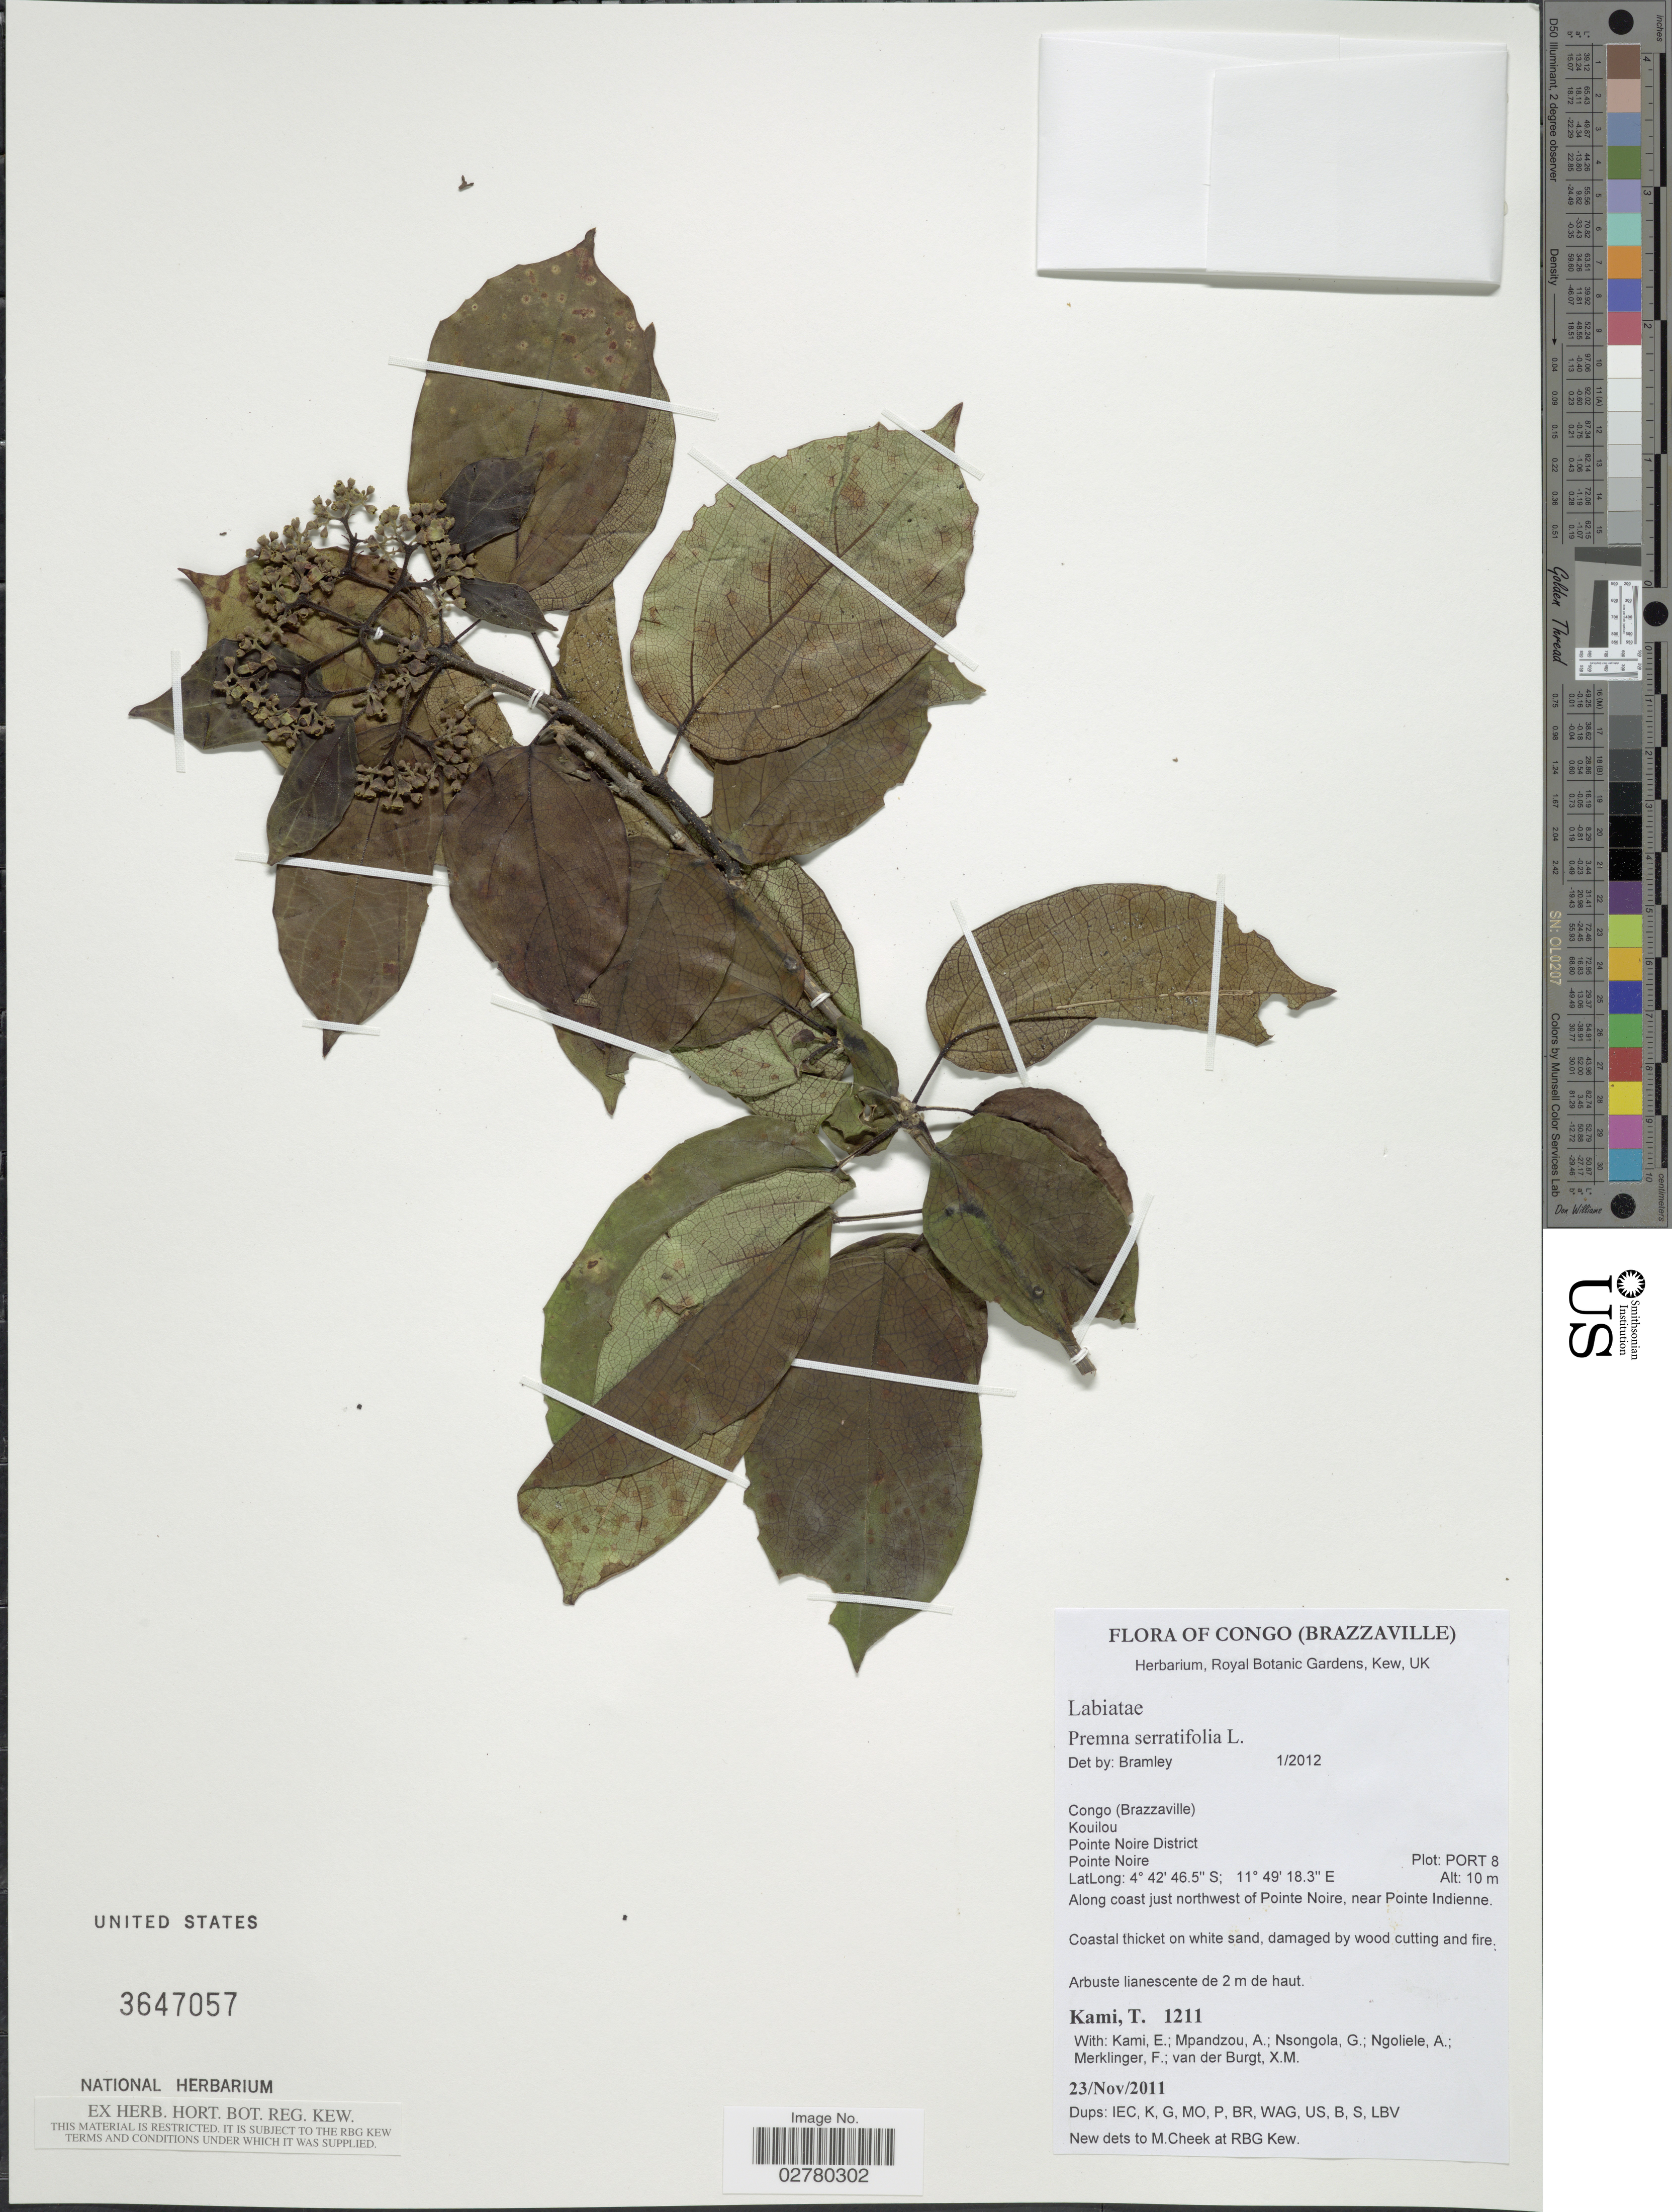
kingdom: Plantae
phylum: Tracheophyta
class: Magnoliopsida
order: Lamiales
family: Lamiaceae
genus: Premna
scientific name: Premna serratifolia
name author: L.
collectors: T. Kami, E. Kami, A. Mpandzou, G. Nsongola & et al.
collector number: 1211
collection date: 2011-11-23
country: Congo, Republic of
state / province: Kouilou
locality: (Brazzaville), Pointe Noire District, Pointe Noire, Plot: Port 8, Along coast just northwest of Pointe Noire, near Pointe Indienne.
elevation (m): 10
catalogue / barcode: US 3647057